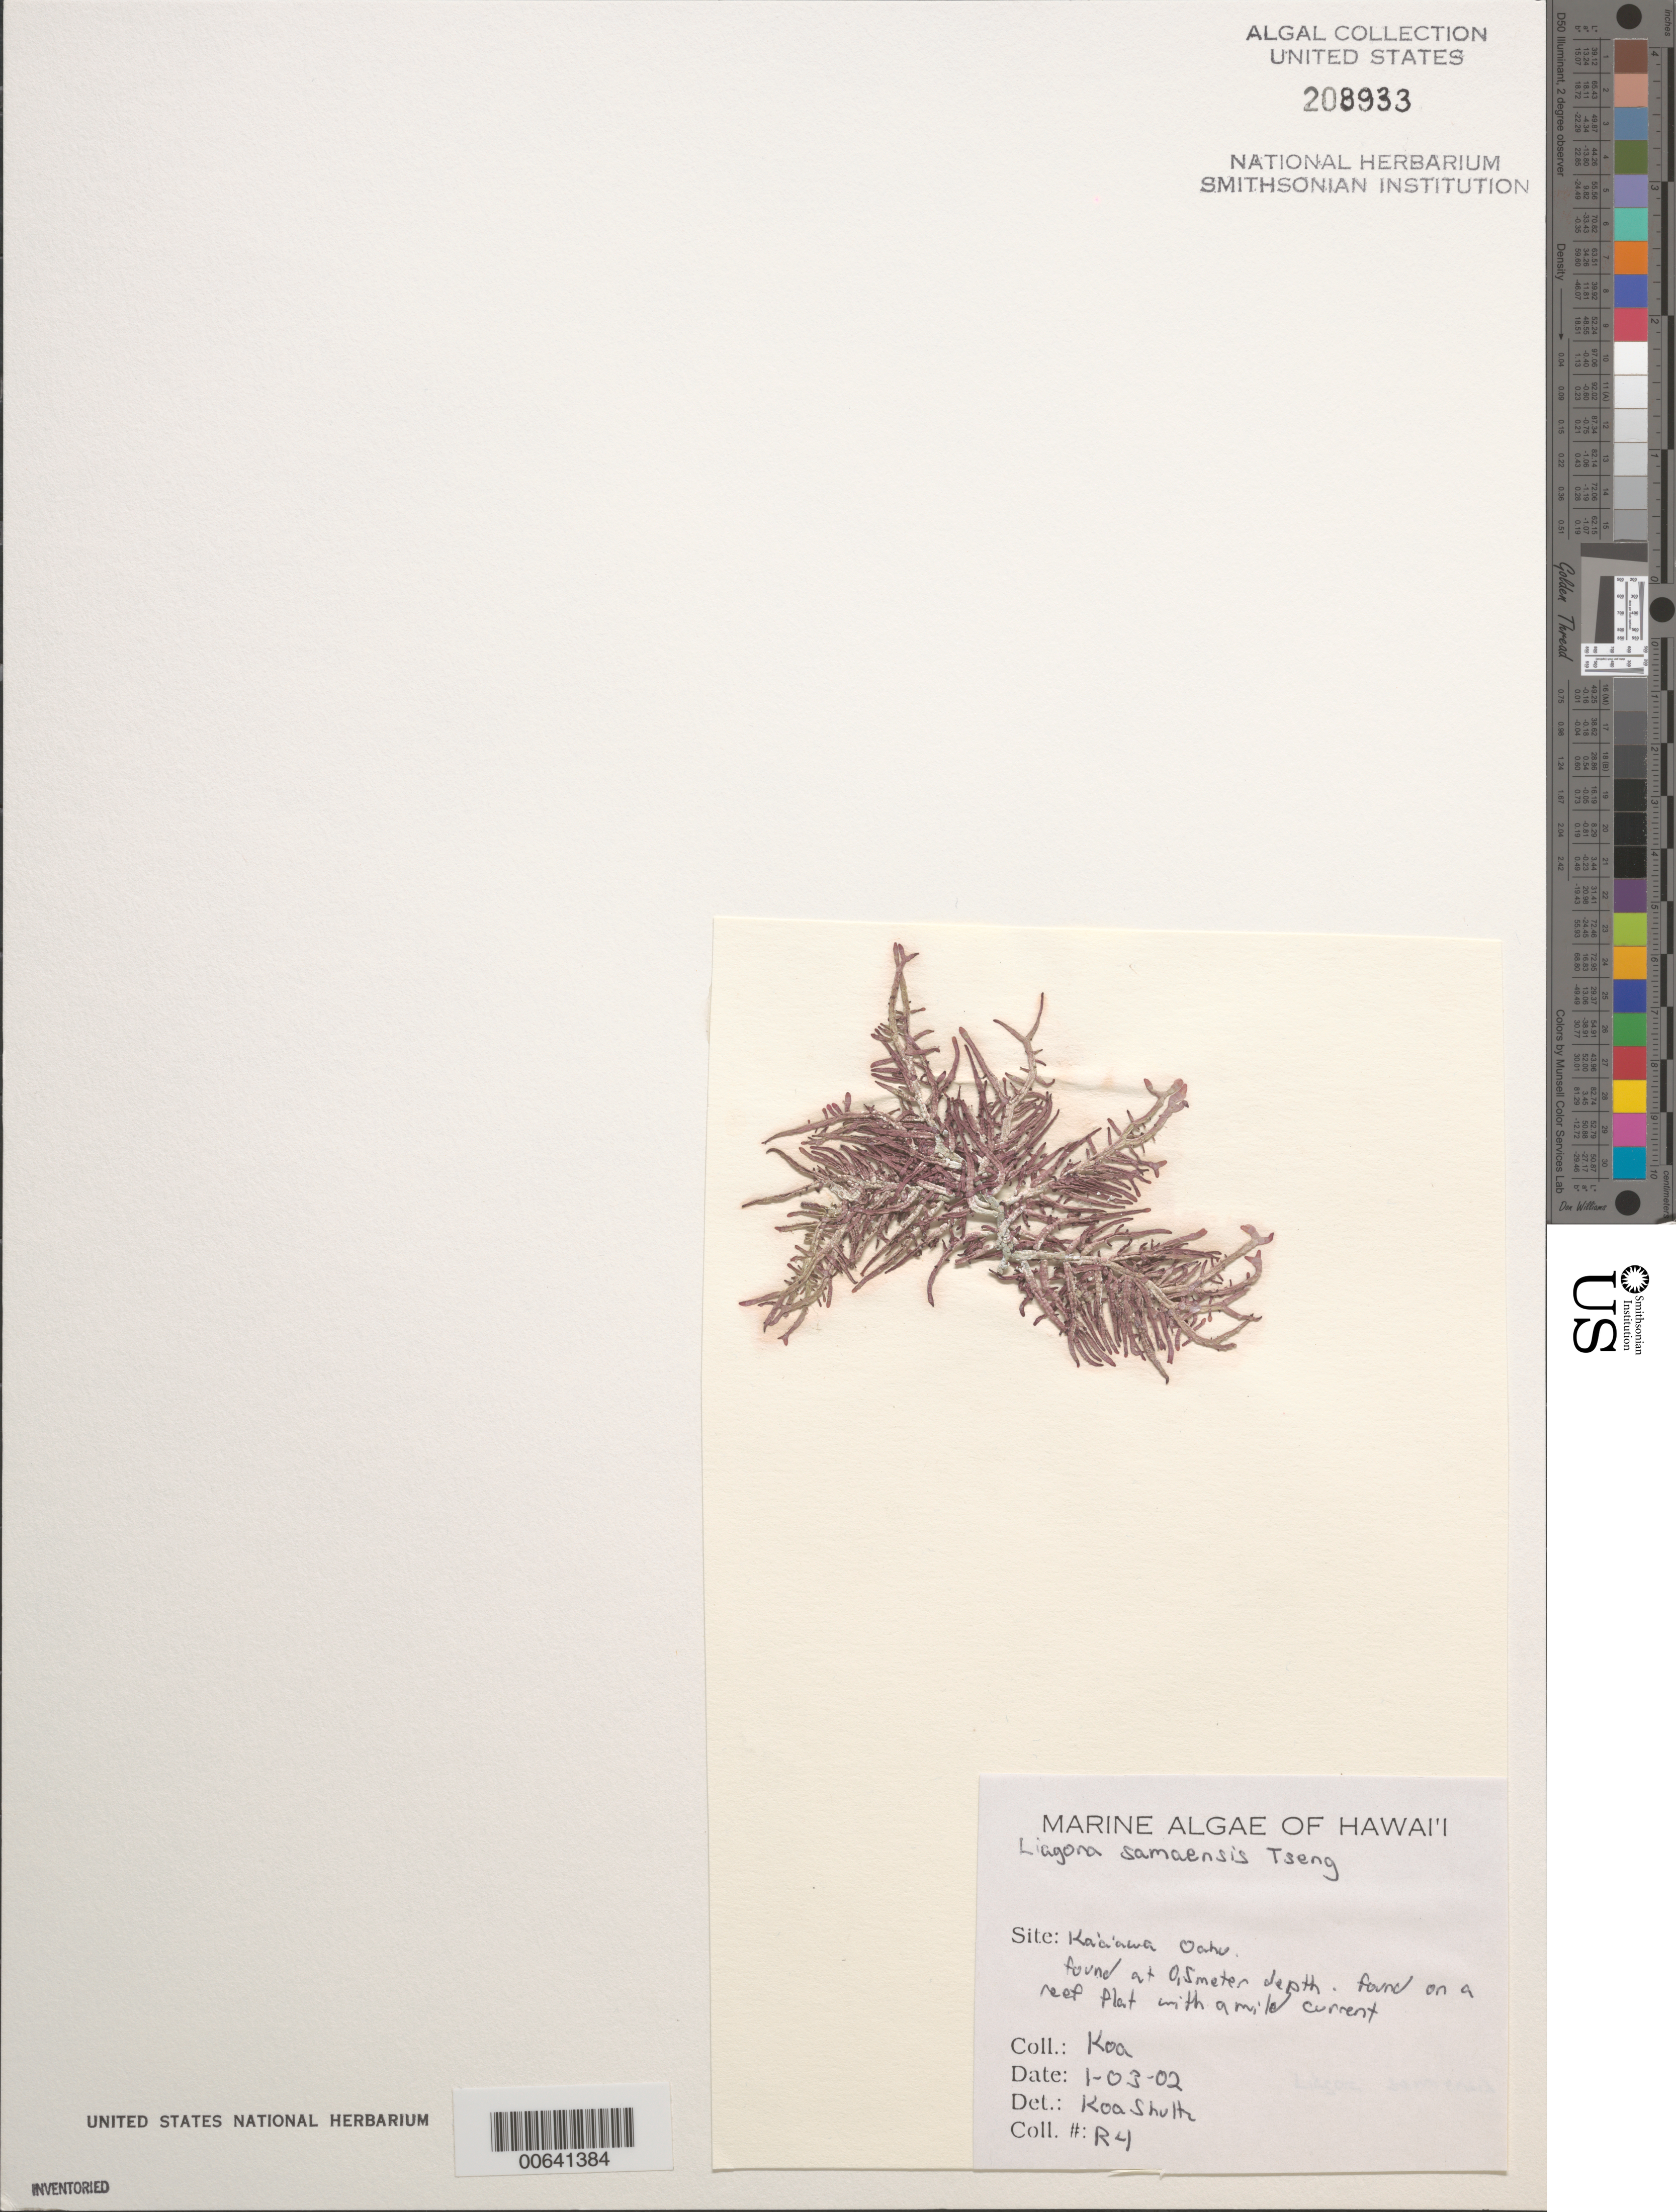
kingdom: Plantae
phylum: Rhodophyta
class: Florideophyceae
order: Nemaliales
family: Liagoraceae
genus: Liagora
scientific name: Liagora samaensis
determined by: Shultz, K.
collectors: K. Shultz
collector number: R4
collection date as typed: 03 Jan 2002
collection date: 2002-01-03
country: United States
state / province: Hawaii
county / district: Honolulu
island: Oahu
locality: Ka'a'awa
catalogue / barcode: US 208933